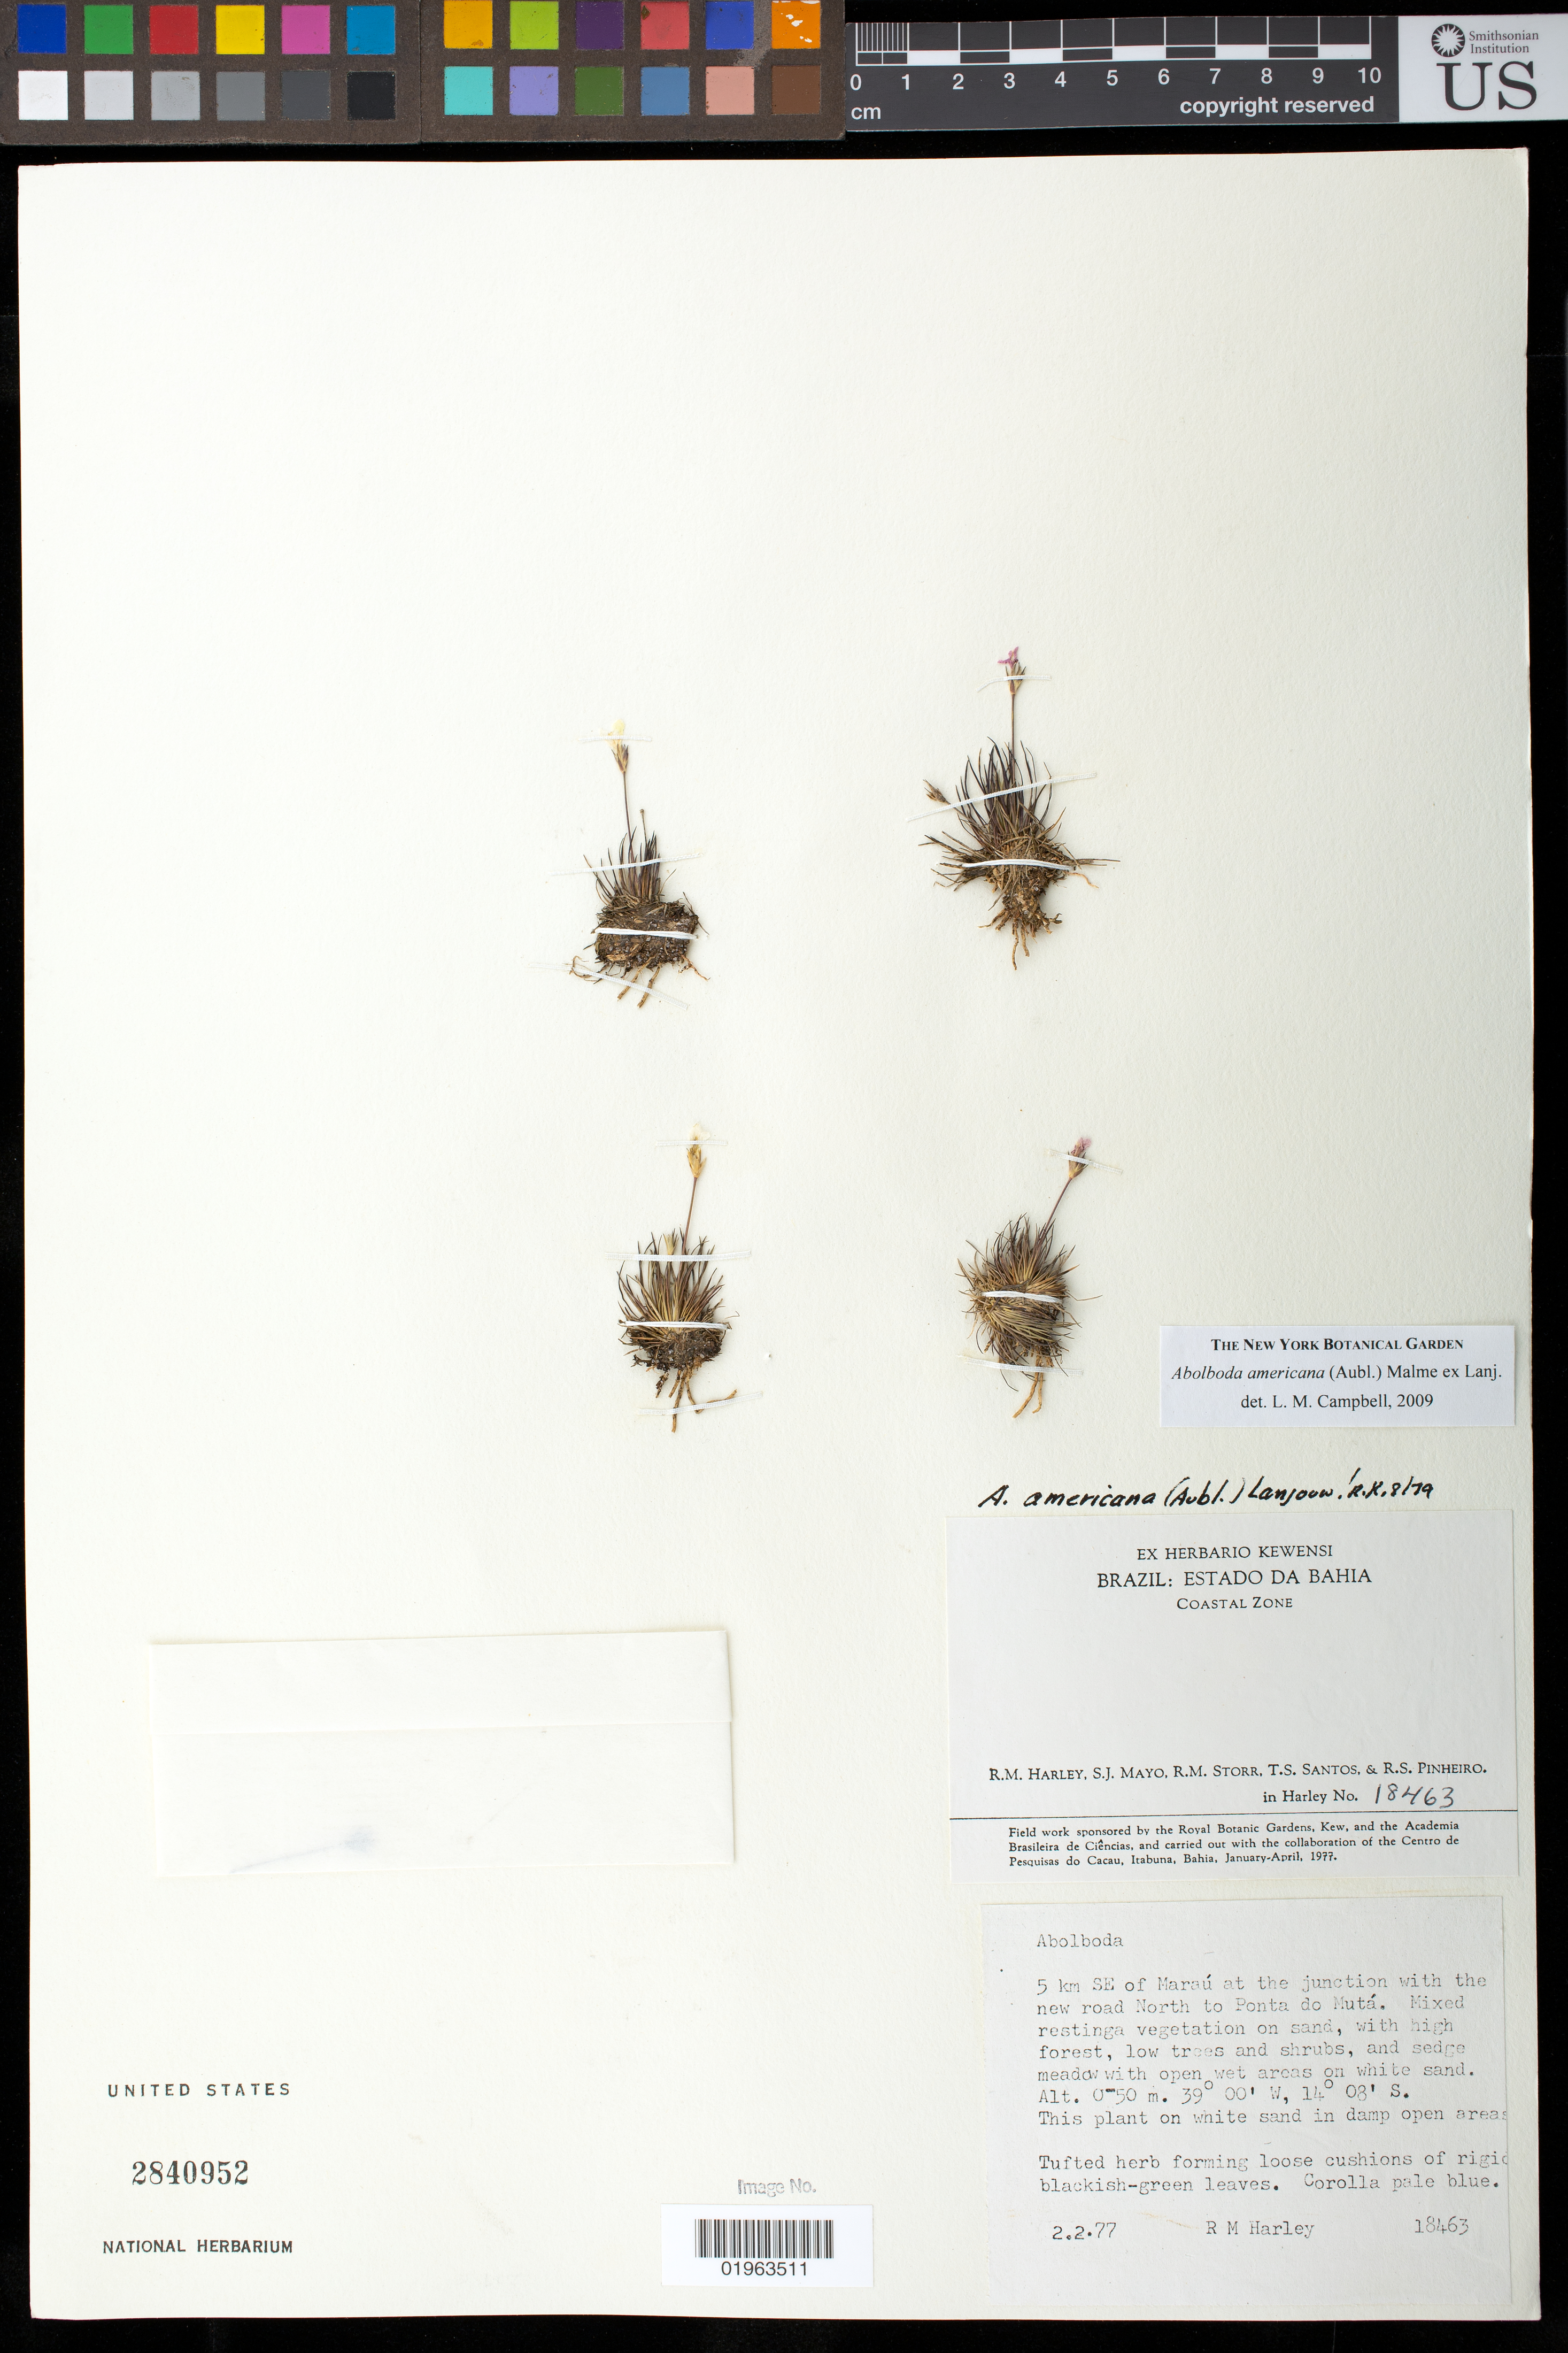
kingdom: Plantae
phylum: Tracheophyta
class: Liliopsida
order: Poales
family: Xyridaceae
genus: Abolboda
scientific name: Abolboda americana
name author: (Aubl.) Lanj.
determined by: Campbell, L. M.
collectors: R. M. Harley, S. J. Mayo, R. M. Storr, T. S. Santos & R. S. Pinheiro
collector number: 18463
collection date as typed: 2 Feb 1977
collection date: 1977-02-02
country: Brazil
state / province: Bahia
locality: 5 km SE of Marau at the junction with the new road N to Ponta do Muta.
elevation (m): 0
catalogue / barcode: US 2840952